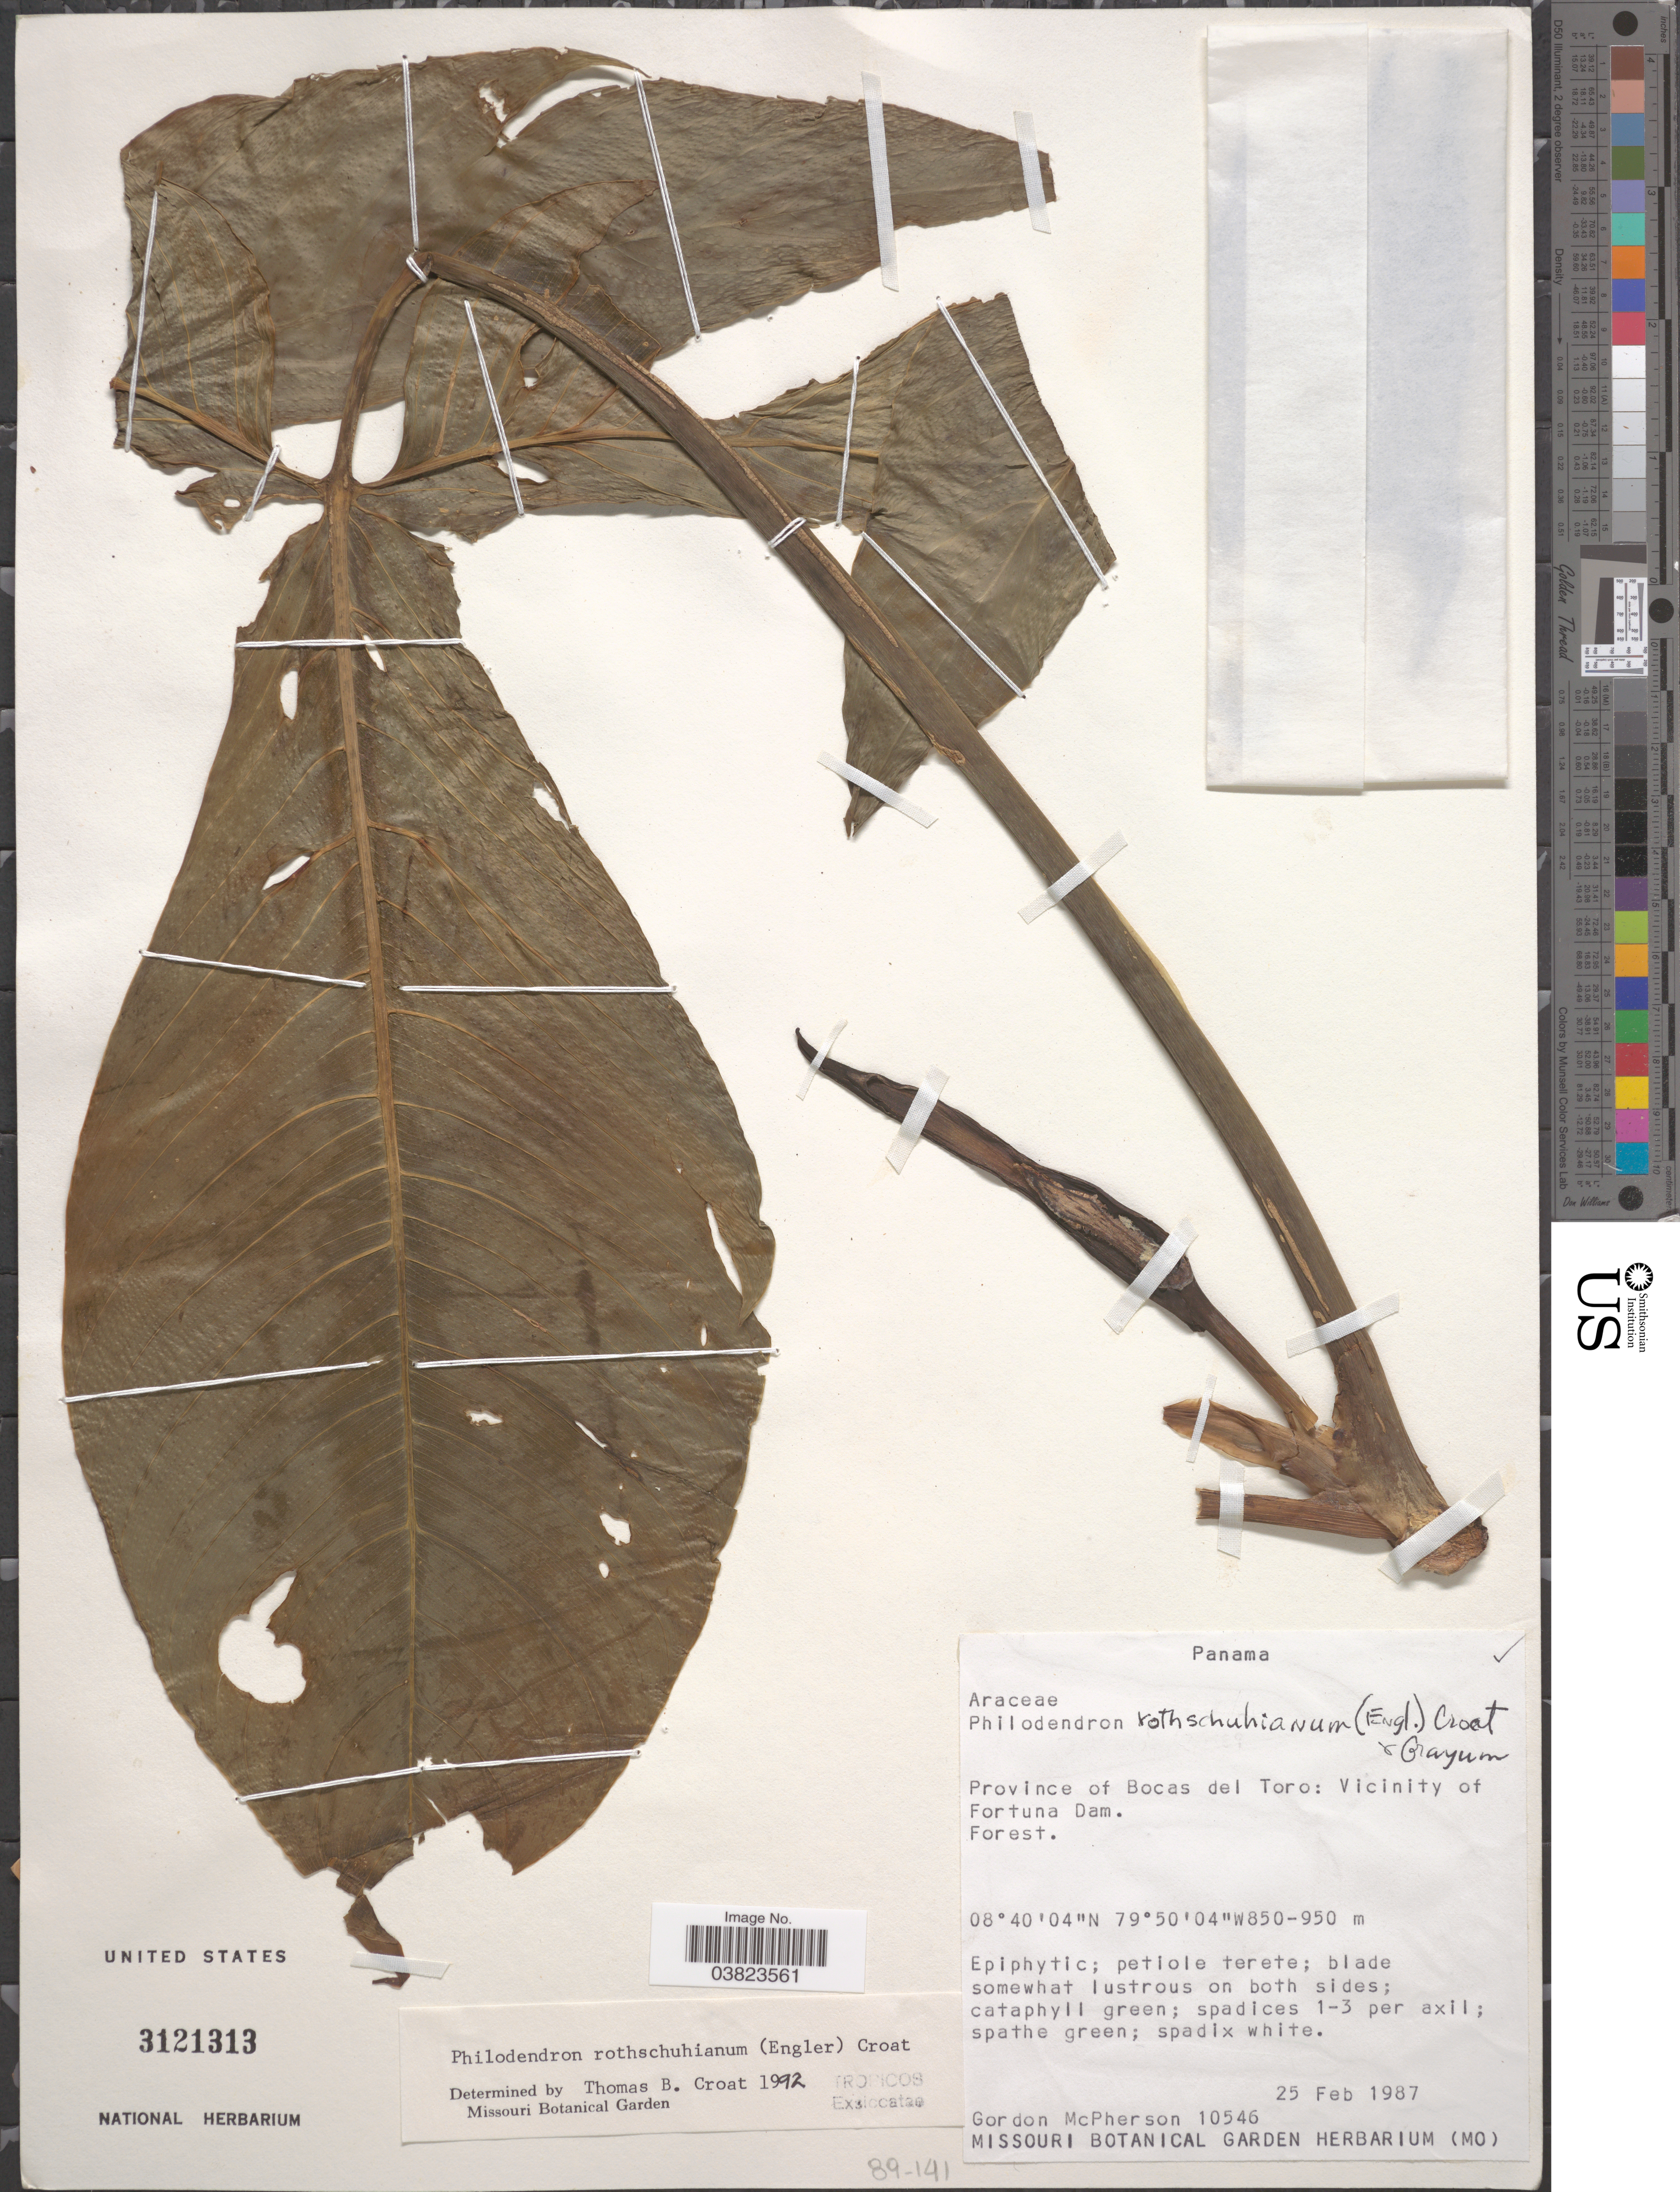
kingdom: Plantae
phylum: Tracheophyta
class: Liliopsida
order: Alismatales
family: Araceae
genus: Philodendron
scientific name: Philodendron rothschuhianum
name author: (Engl.) Croat & Grayum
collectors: G. D. McPherson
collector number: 10546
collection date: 1987-02-25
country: Panama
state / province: Bocas del Toro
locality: Vicinity of Fortuna Dam.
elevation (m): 850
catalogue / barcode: US 3121313